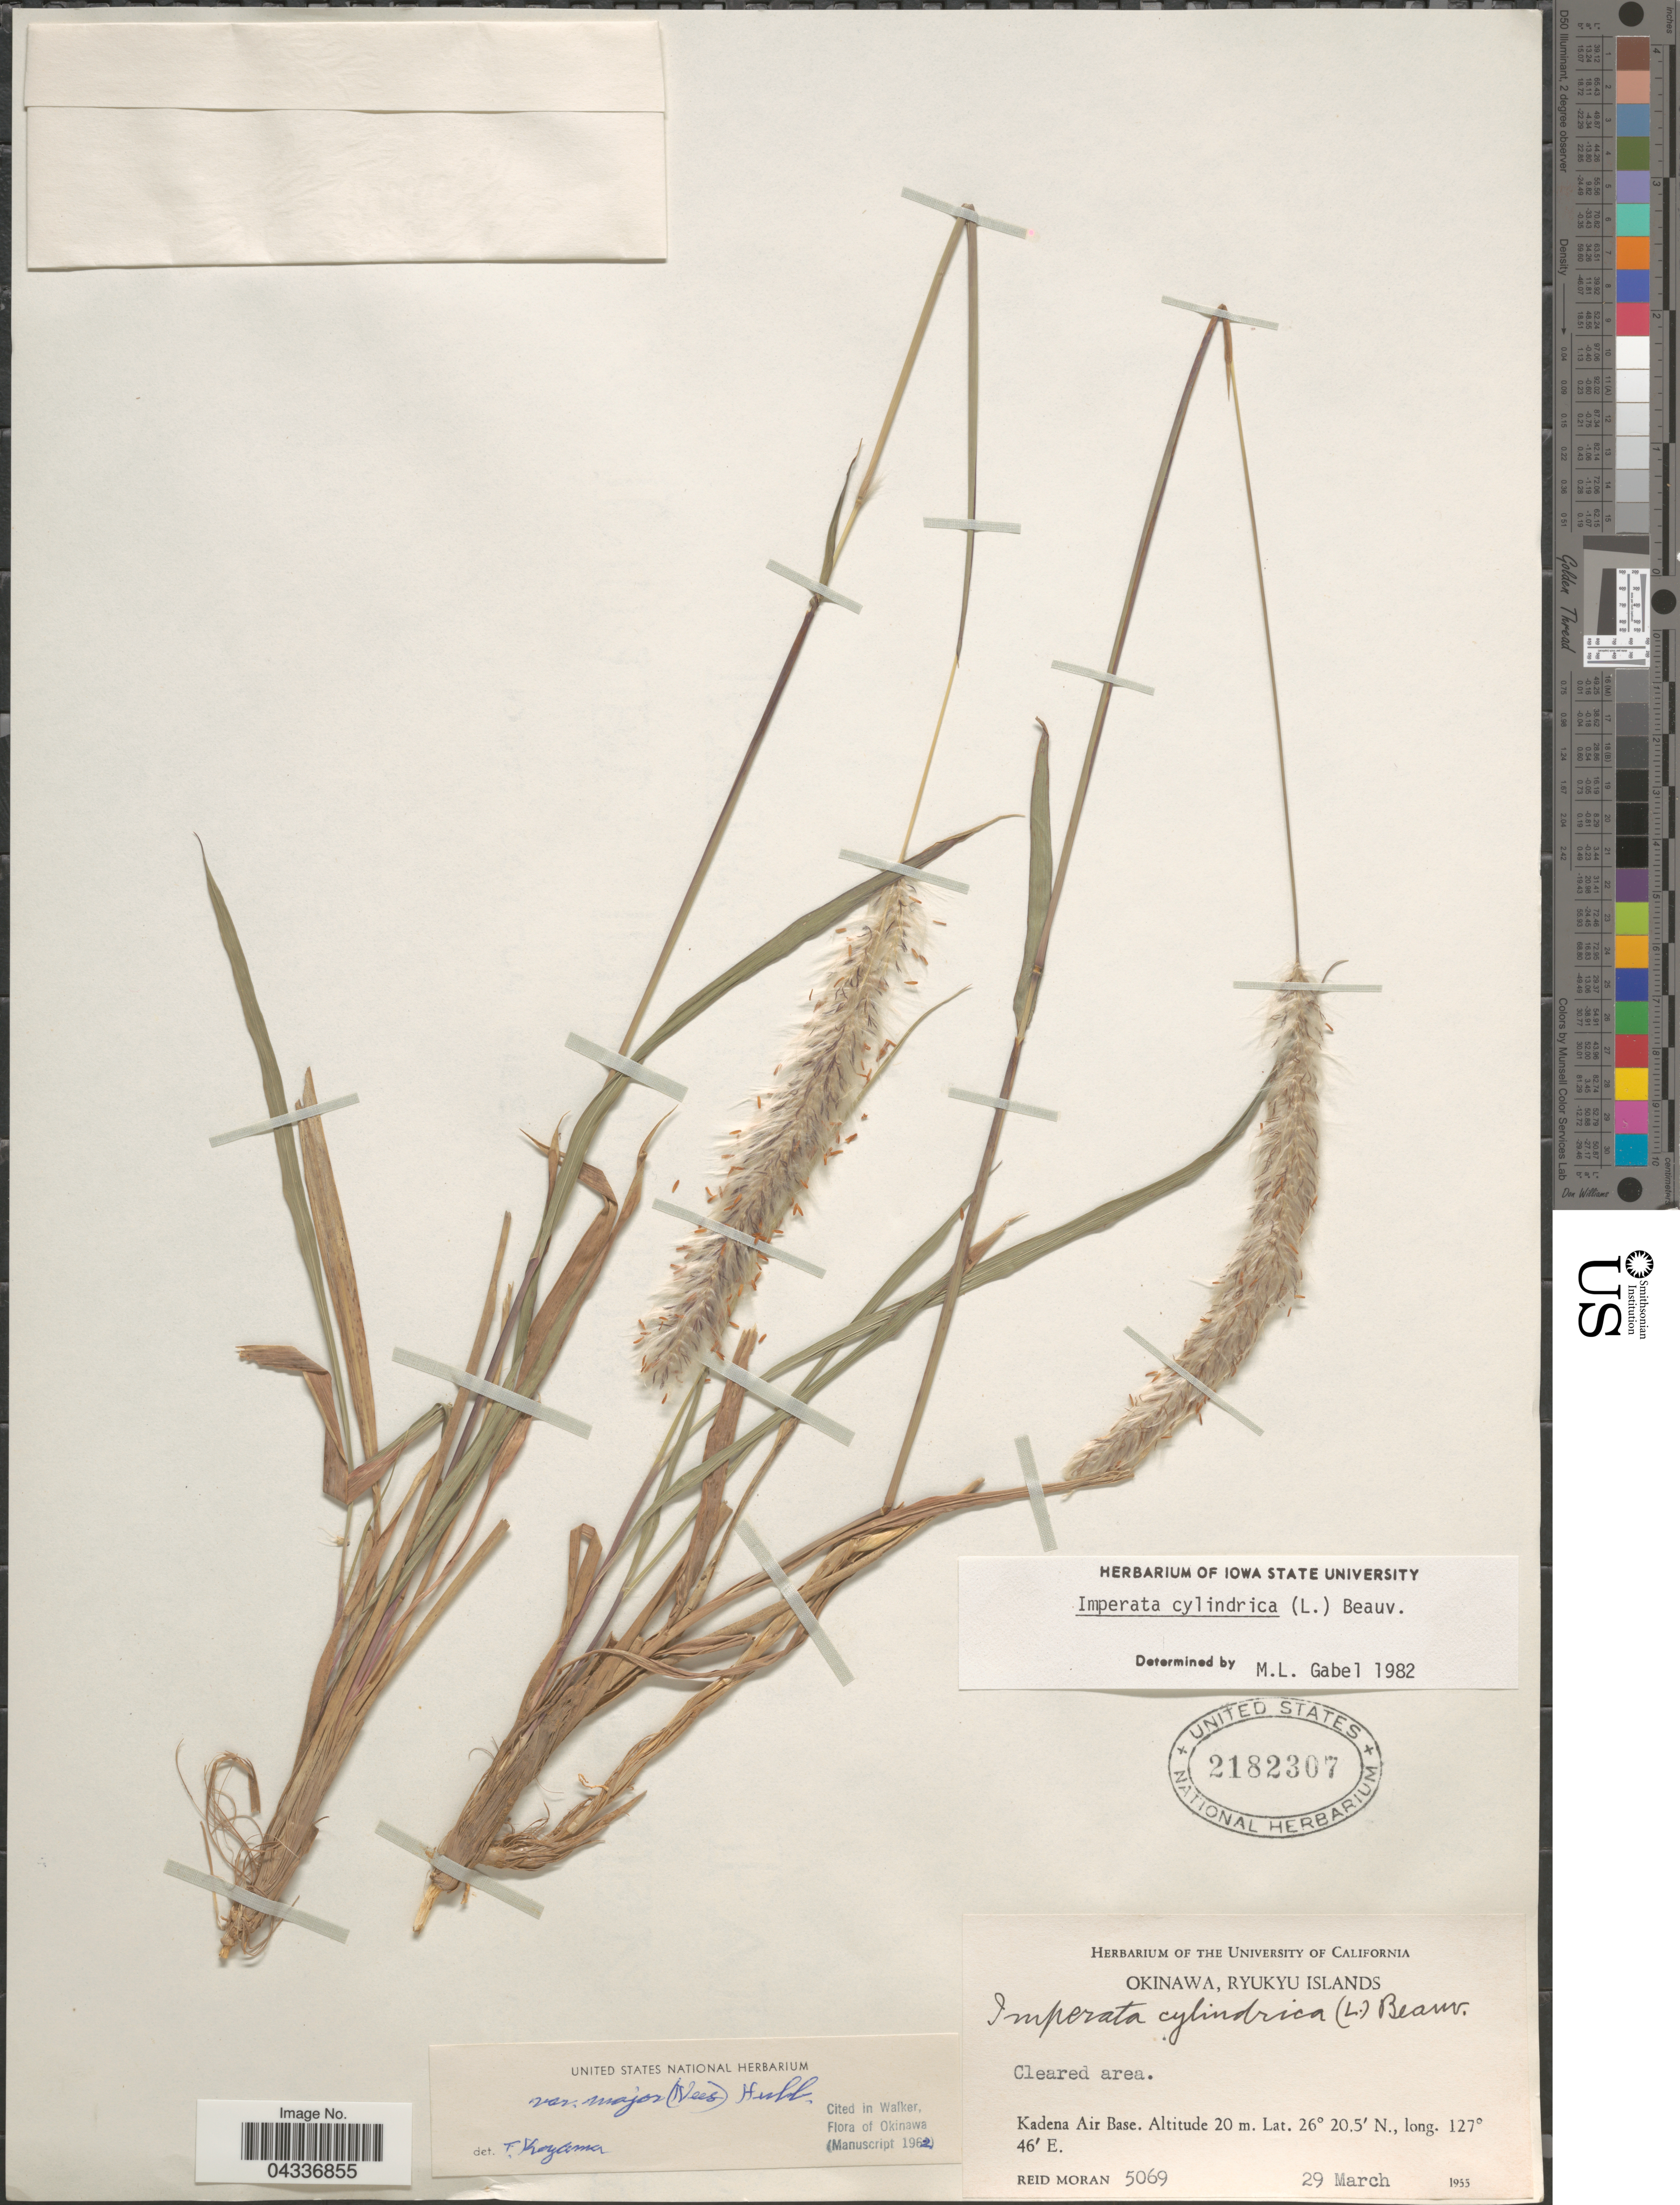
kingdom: Plantae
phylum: Tracheophyta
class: Liliopsida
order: Poales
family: Poaceae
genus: Imperata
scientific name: Imperata cylindrica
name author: (L.) P. Beauv.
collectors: R. V. Moran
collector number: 5069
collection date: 1955-03-29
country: Japan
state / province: Okinawa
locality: Ryukyu Islands. Kadena Air Base.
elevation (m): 20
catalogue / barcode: US 2182307